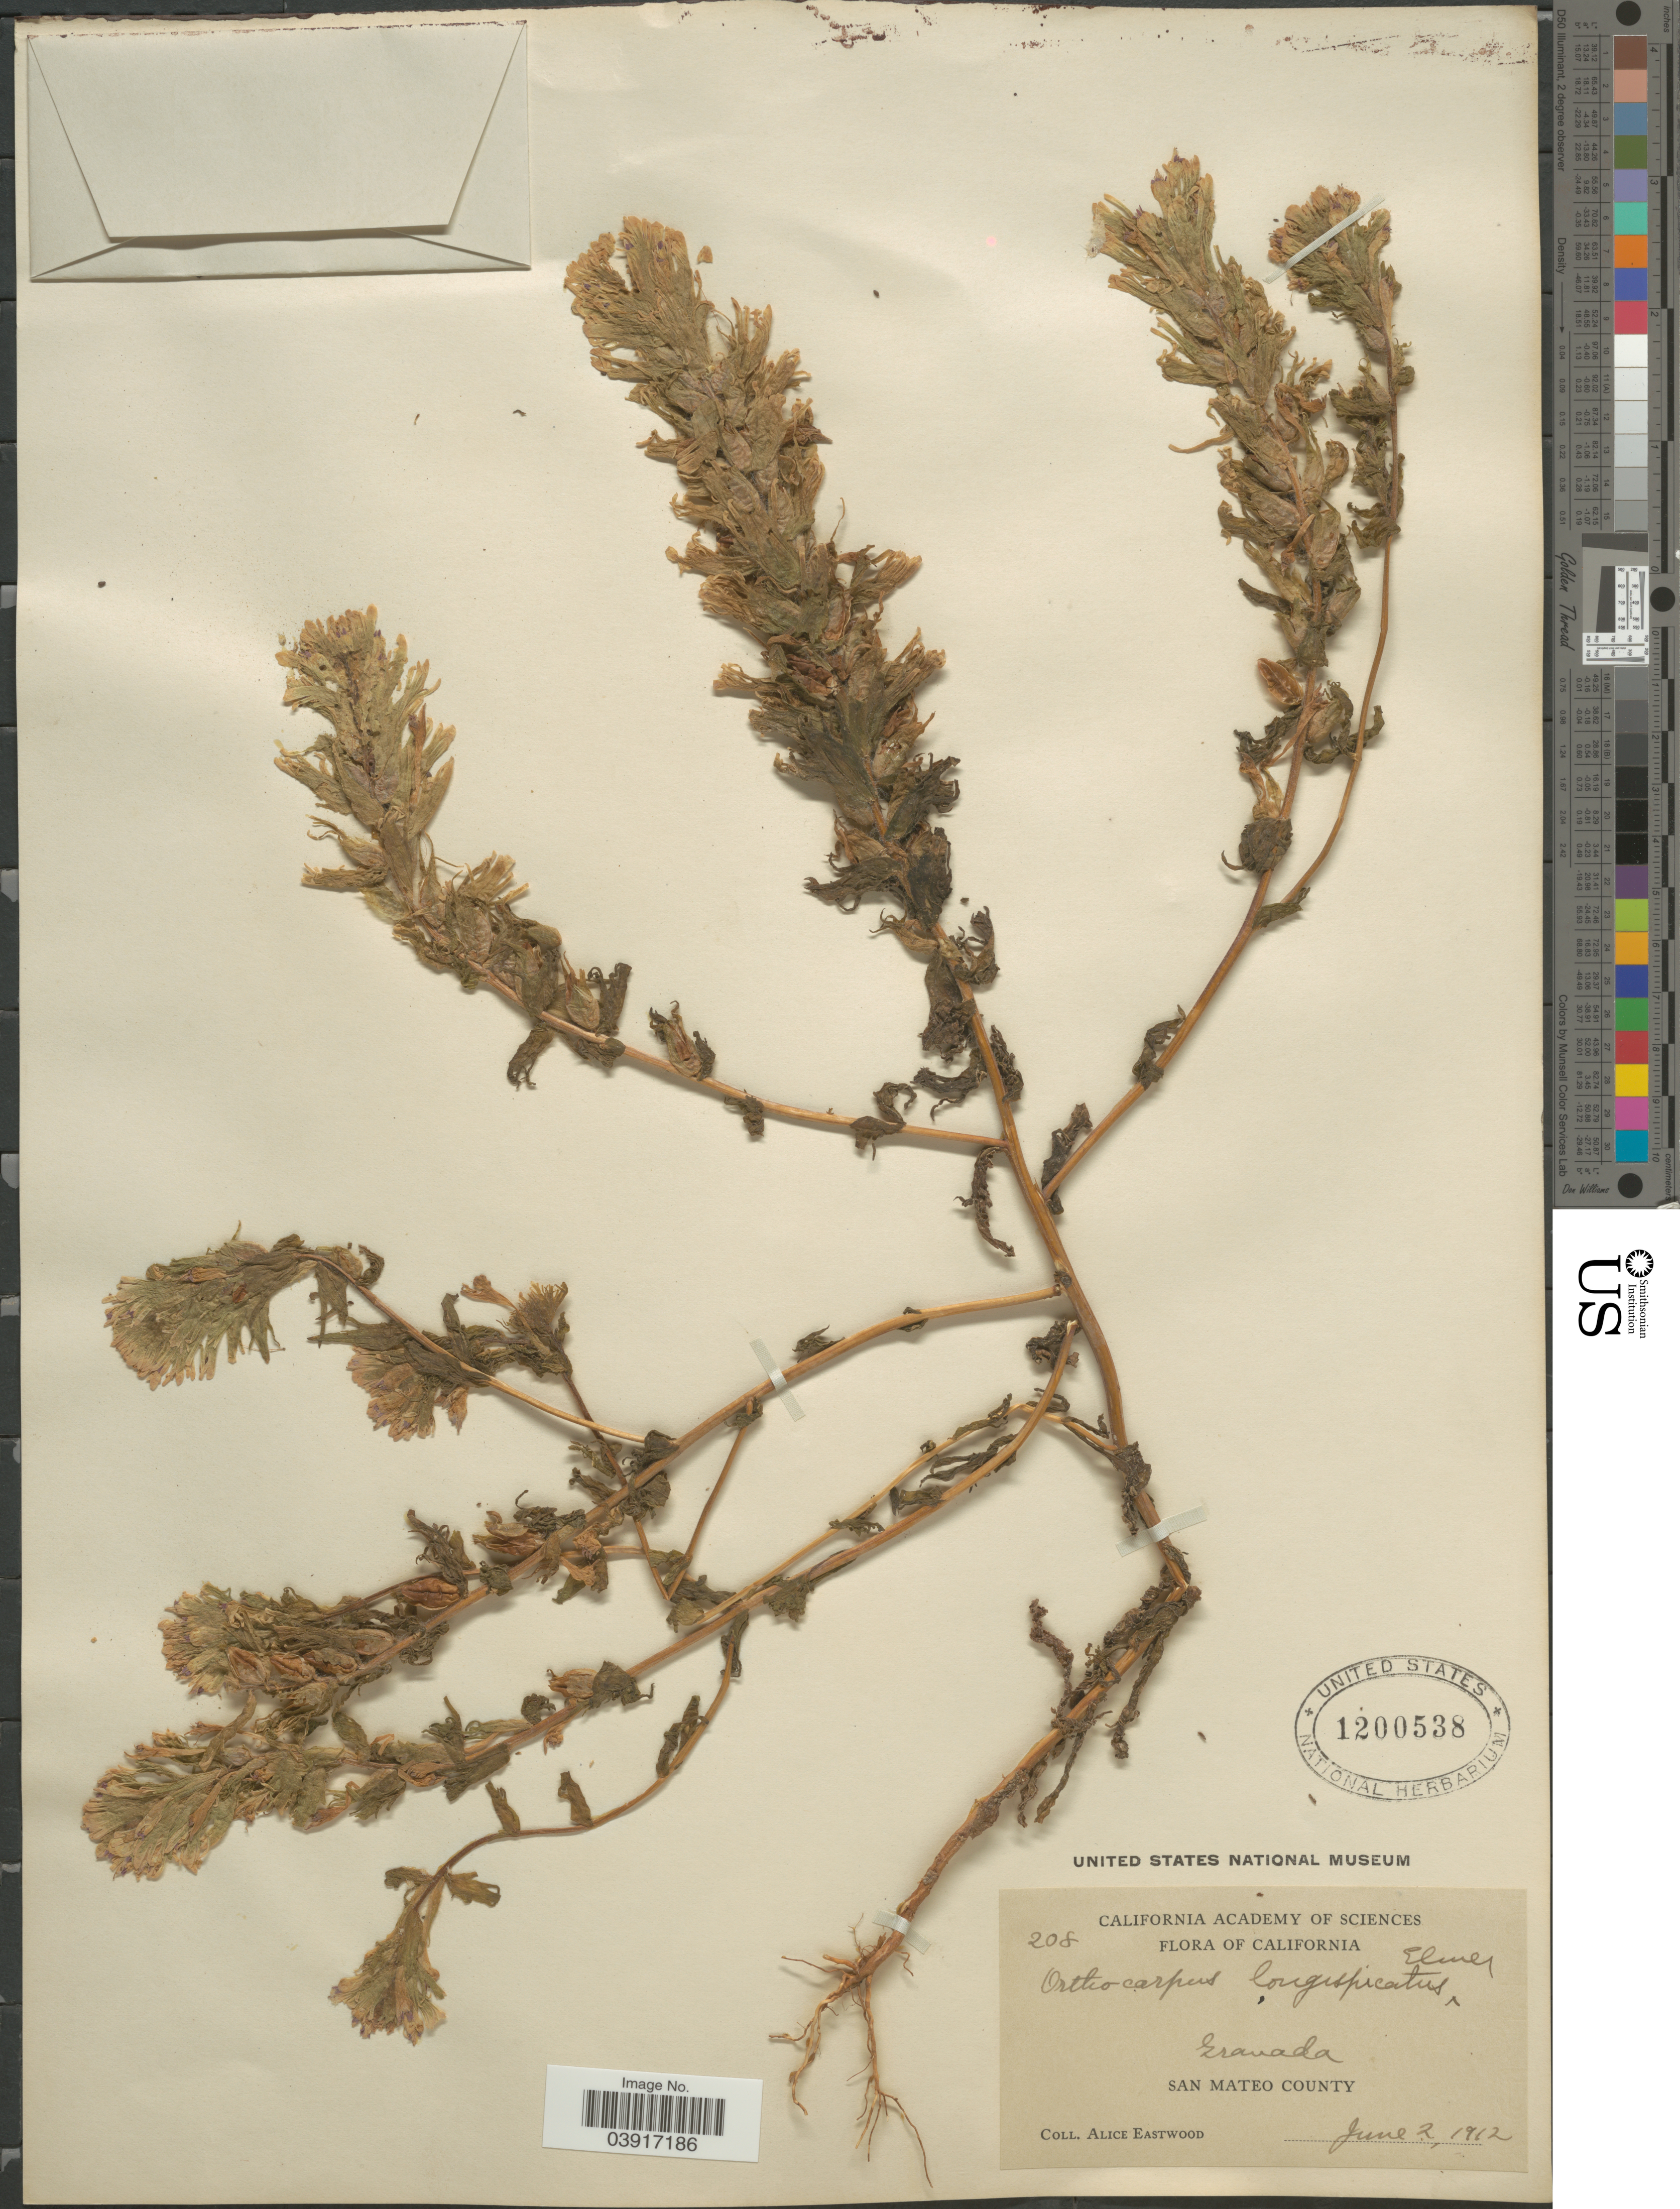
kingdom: Plantae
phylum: Tracheophyta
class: Magnoliopsida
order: Lamiales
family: Orobanchaceae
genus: Orthocarpus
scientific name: Orthocarpus castillejoides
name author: Benth.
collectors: A. Eastwood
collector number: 208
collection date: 1912-06-02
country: United States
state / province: California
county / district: San Mateo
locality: Granada. San Mateo County.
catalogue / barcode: US 1200538